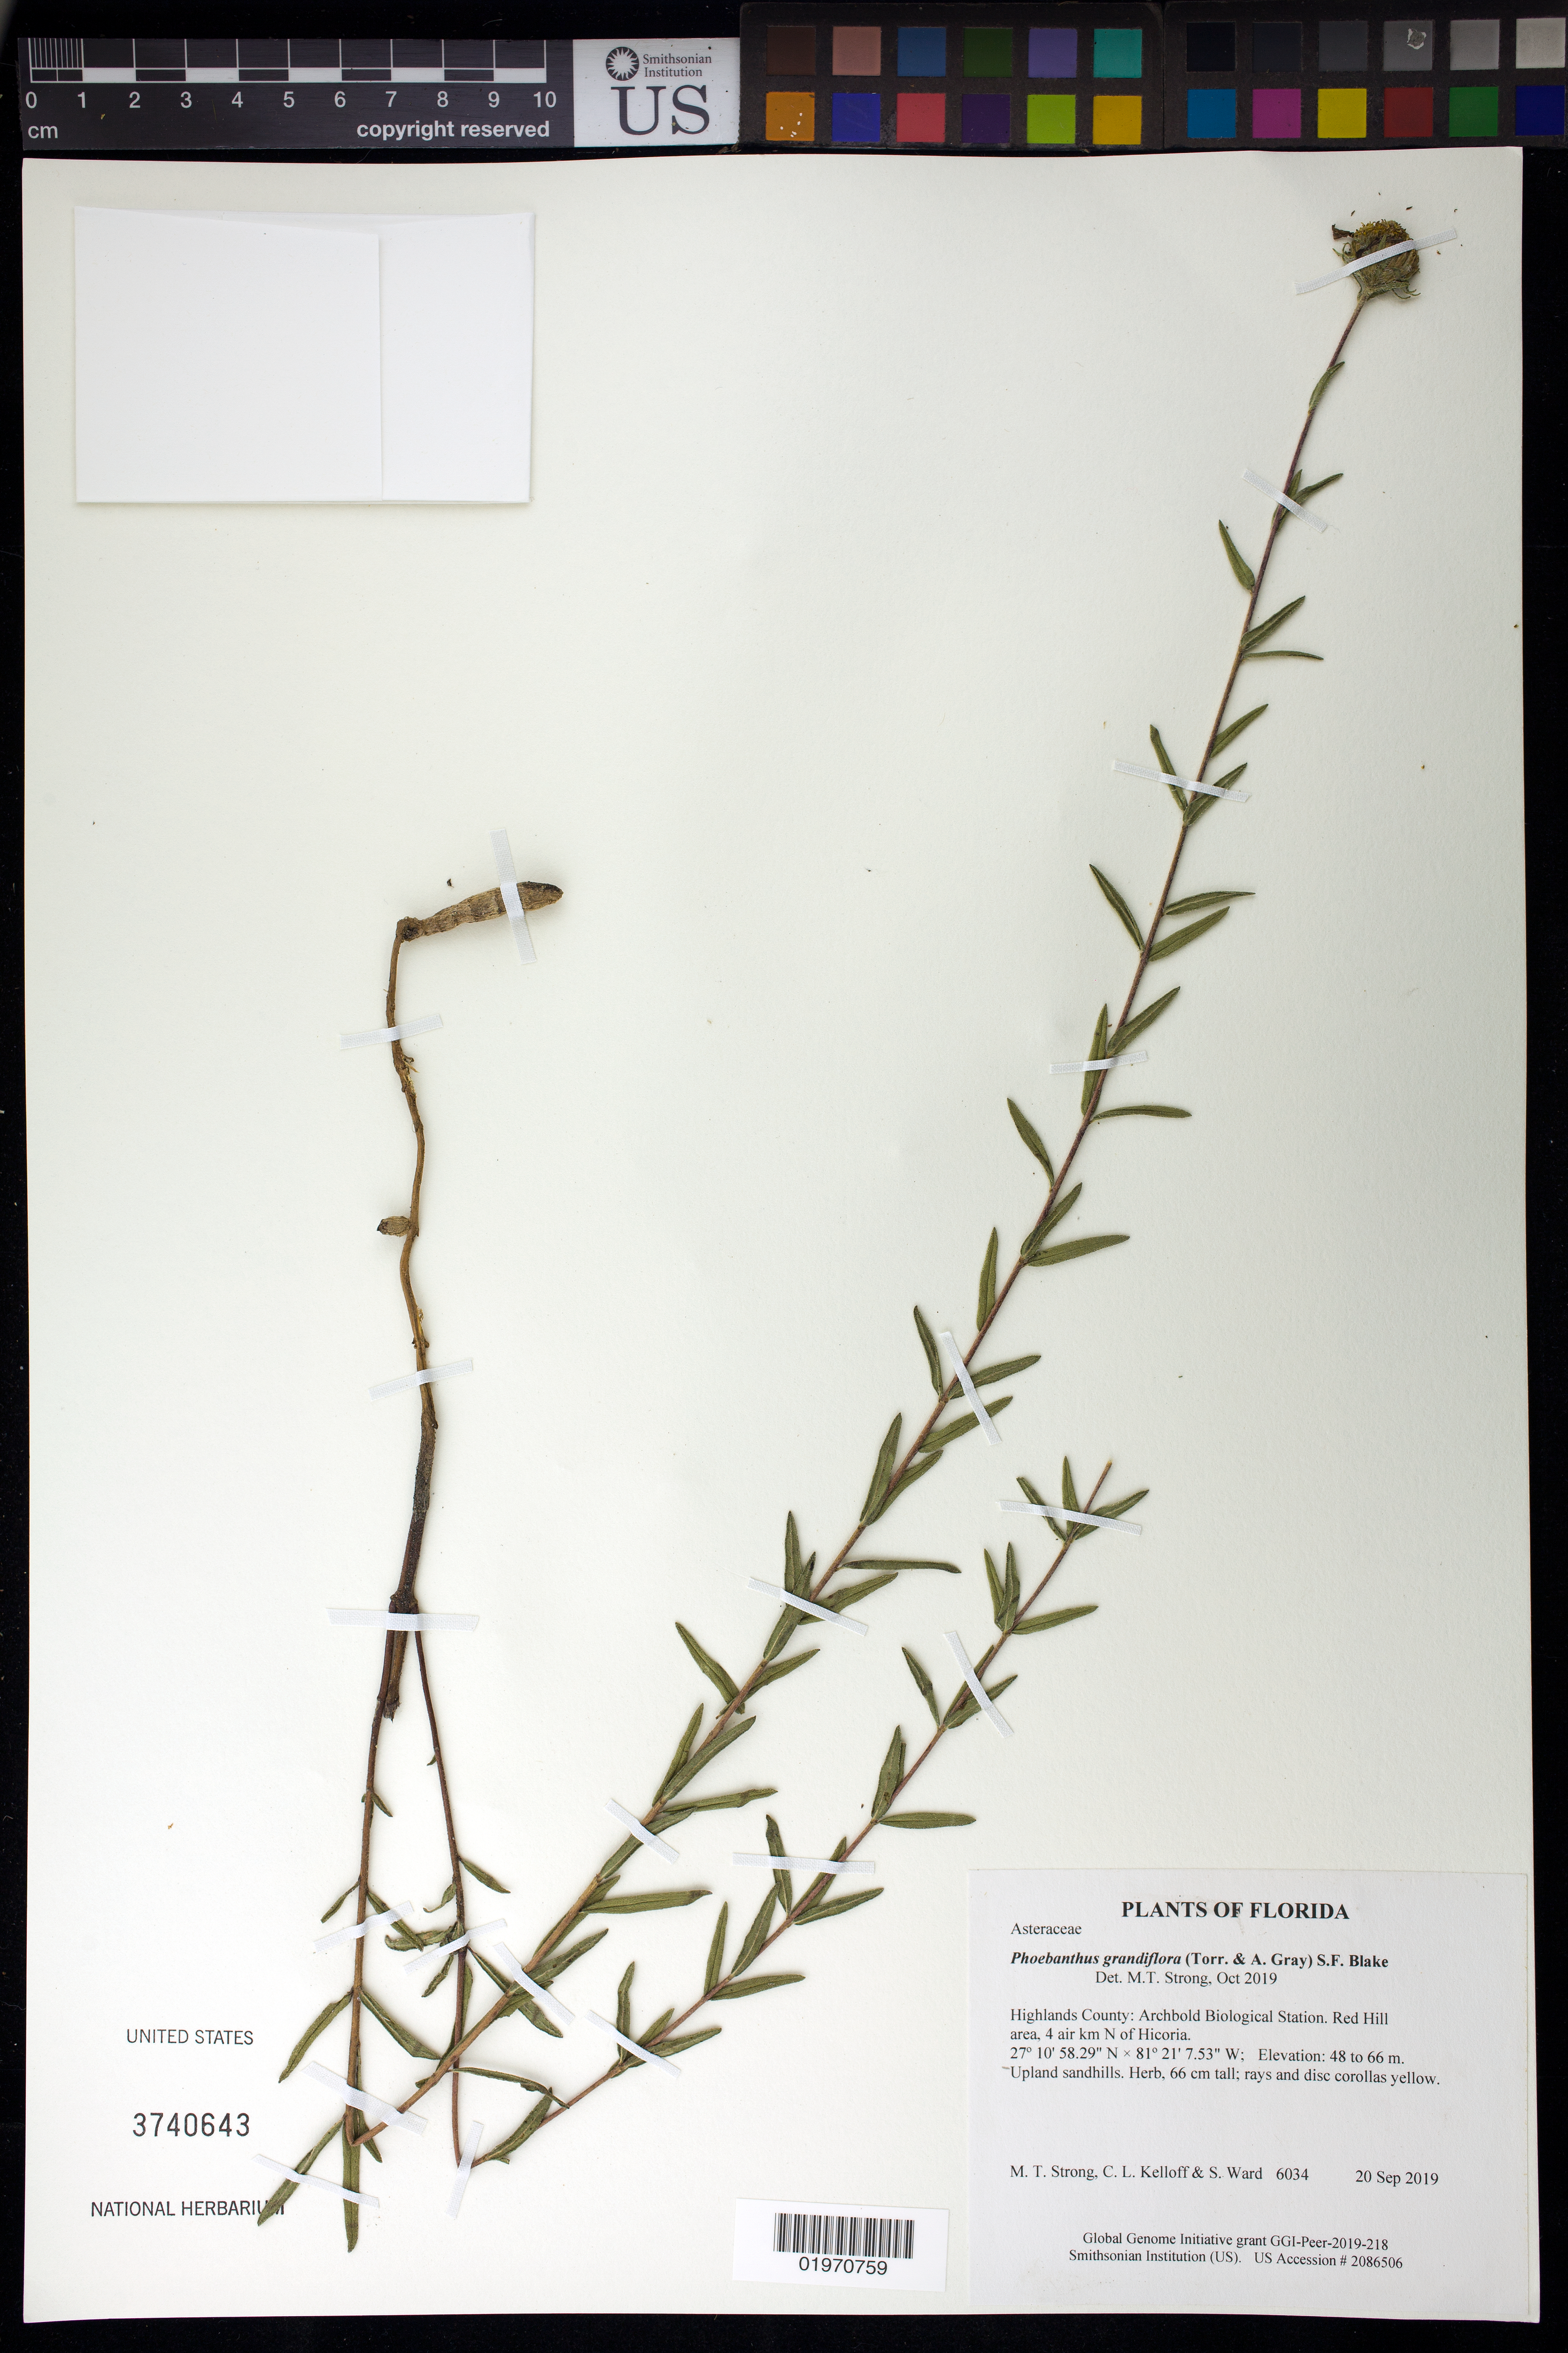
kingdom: Plantae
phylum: Tracheophyta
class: Magnoliopsida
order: Asterales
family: Asteraceae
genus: Phoebanthus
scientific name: Phoebanthus grandiflora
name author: (Torr. & A. Gray) S.F. Blake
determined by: Strong, Mark T., (BOT), Smithsonian Institution - National Museum of Natural History (UNITED STATES)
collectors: M. T. Strong, C. L. Kelloff & S. Ward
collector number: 6034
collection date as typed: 20 Sep 2019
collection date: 2019-09-20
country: United States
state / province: Florida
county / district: Highlands County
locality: Archbold Biological Station. Red Hill area, 4 air km N of Hicoria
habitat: Upland sandhills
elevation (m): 48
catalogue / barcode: US 3740643